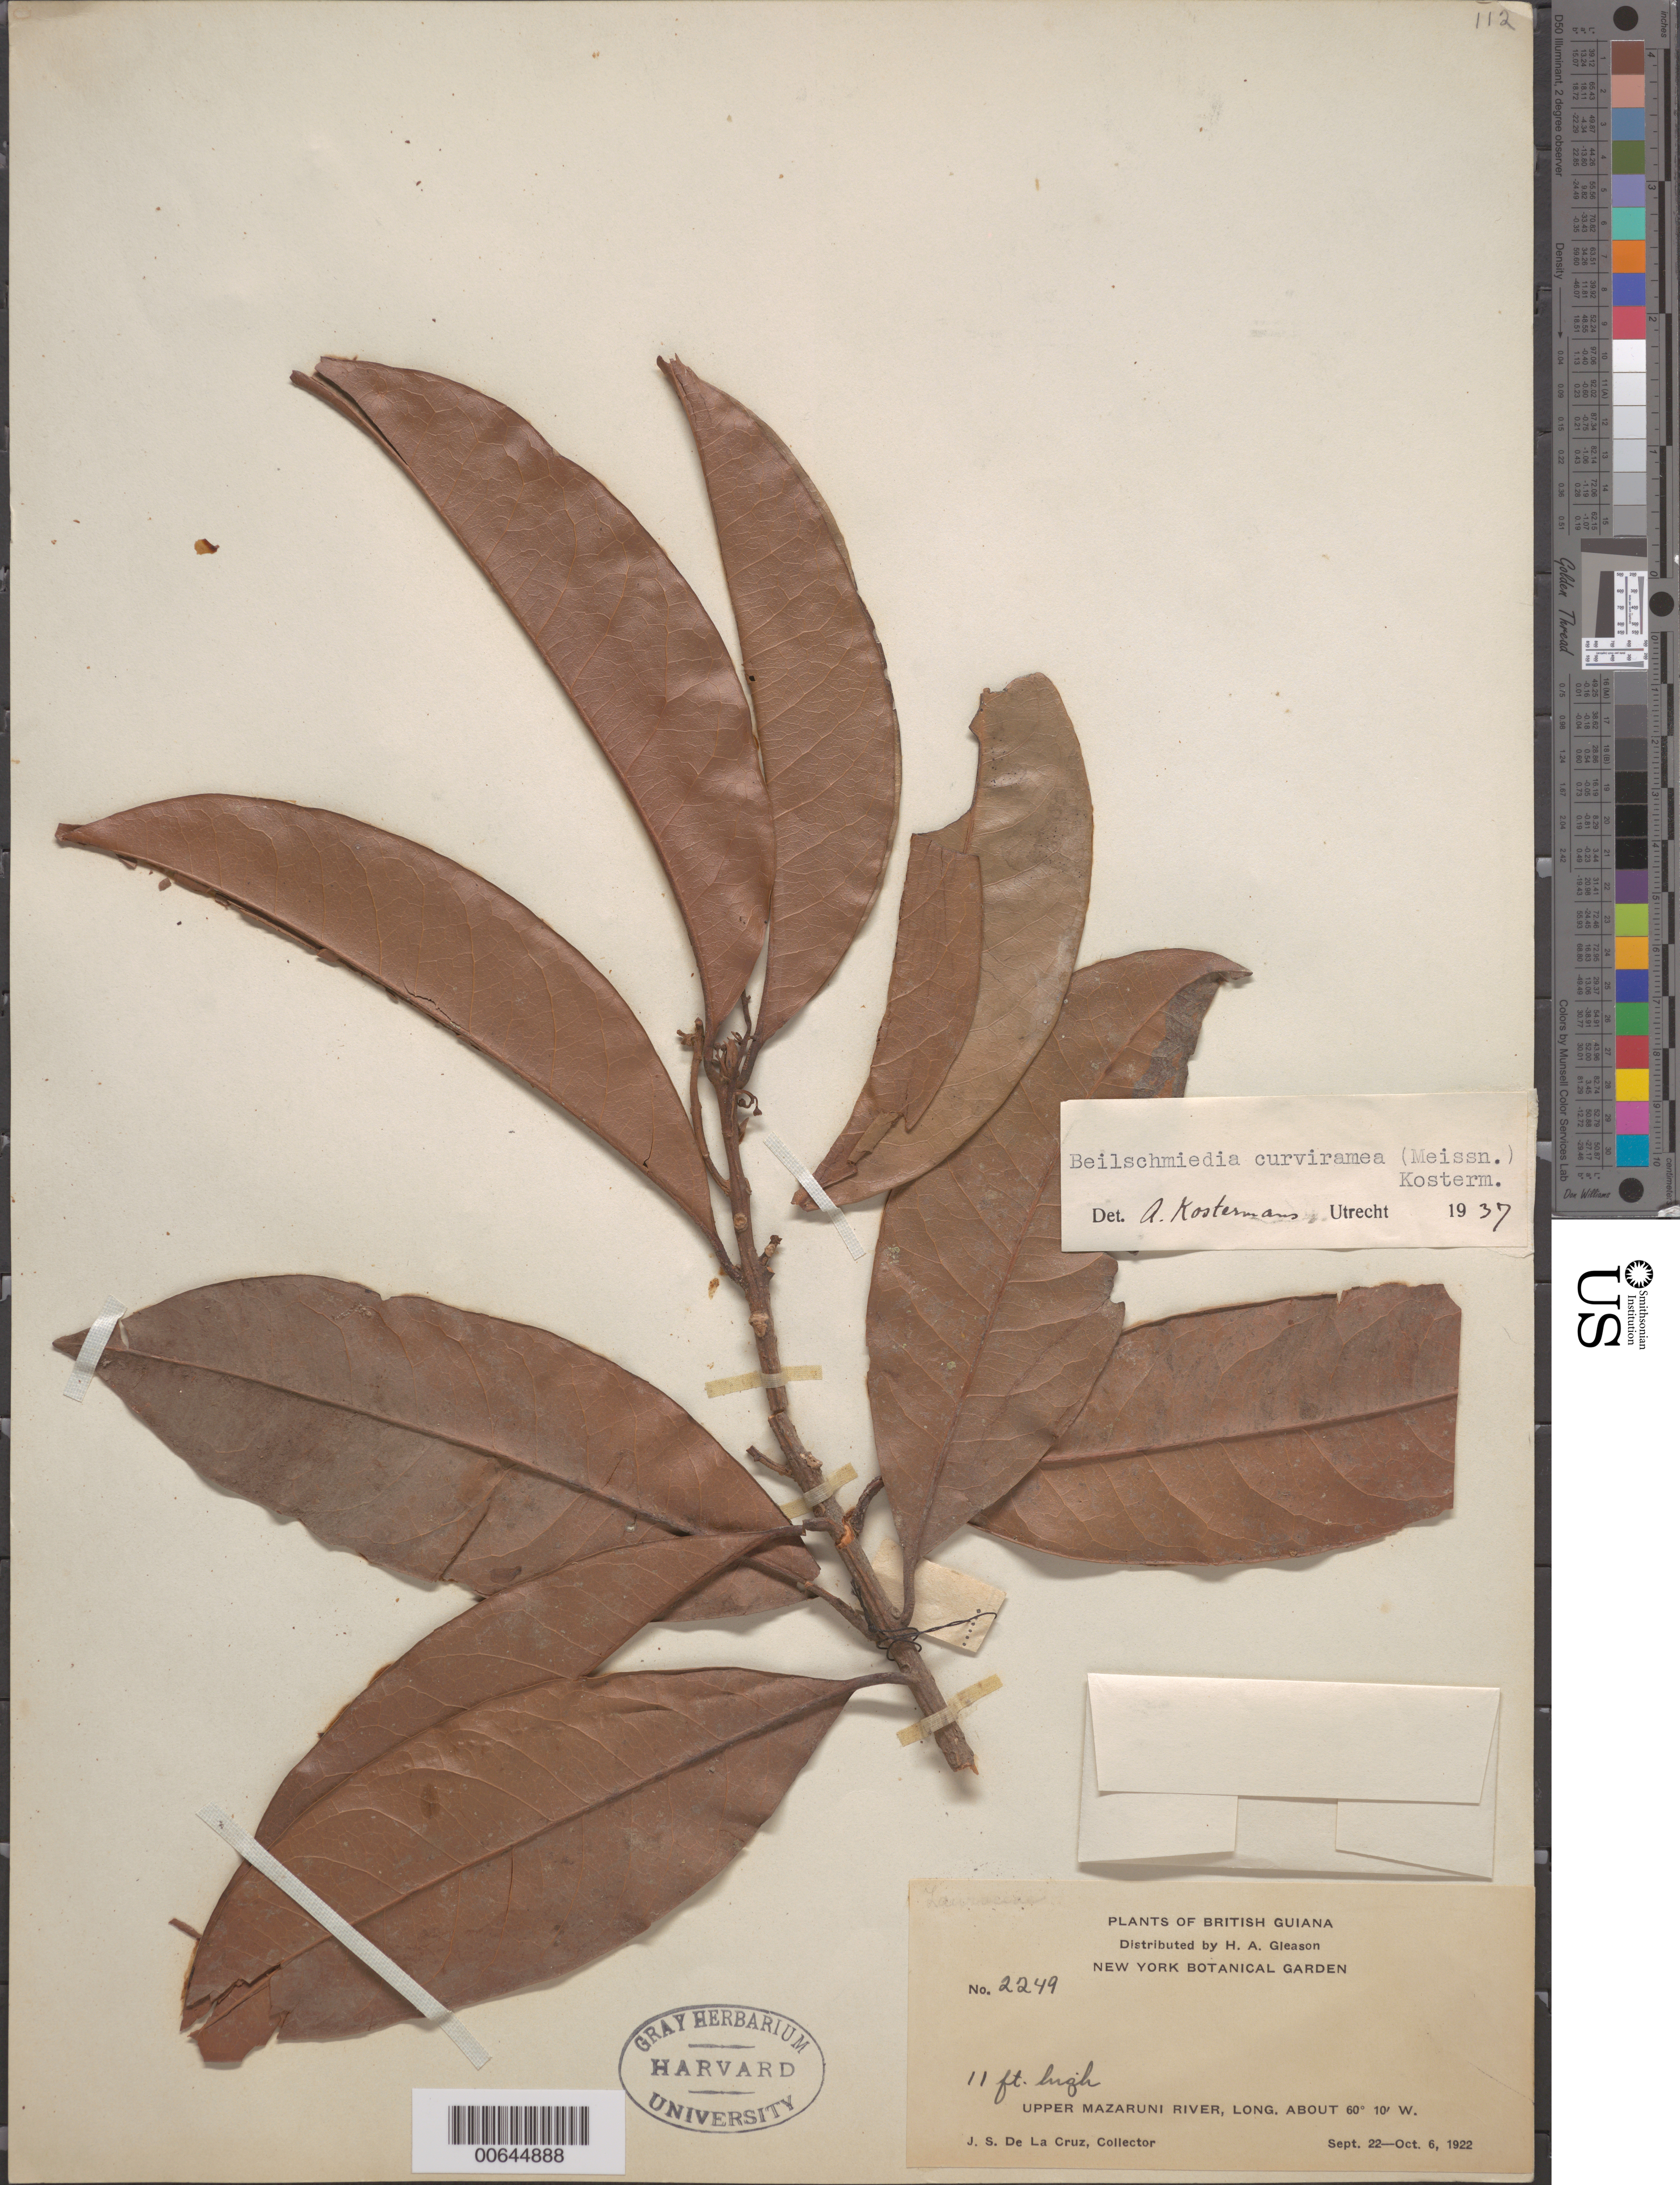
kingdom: Plantae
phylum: Tracheophyta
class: Magnoliopsida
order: Laurales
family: Lauraceae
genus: Beilschmiedia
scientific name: Beilschmiedia curviramea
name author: (Meisn.) Kosterm.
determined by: Kostermans, A. J. G. H.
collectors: J. S. de la Cruz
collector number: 2249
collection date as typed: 22-Sep-22 to 6-Oct-22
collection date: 1922-09-22/1922-10-06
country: Guyana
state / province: Cuyuni-Mazaruni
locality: Upper Mazaruni R.